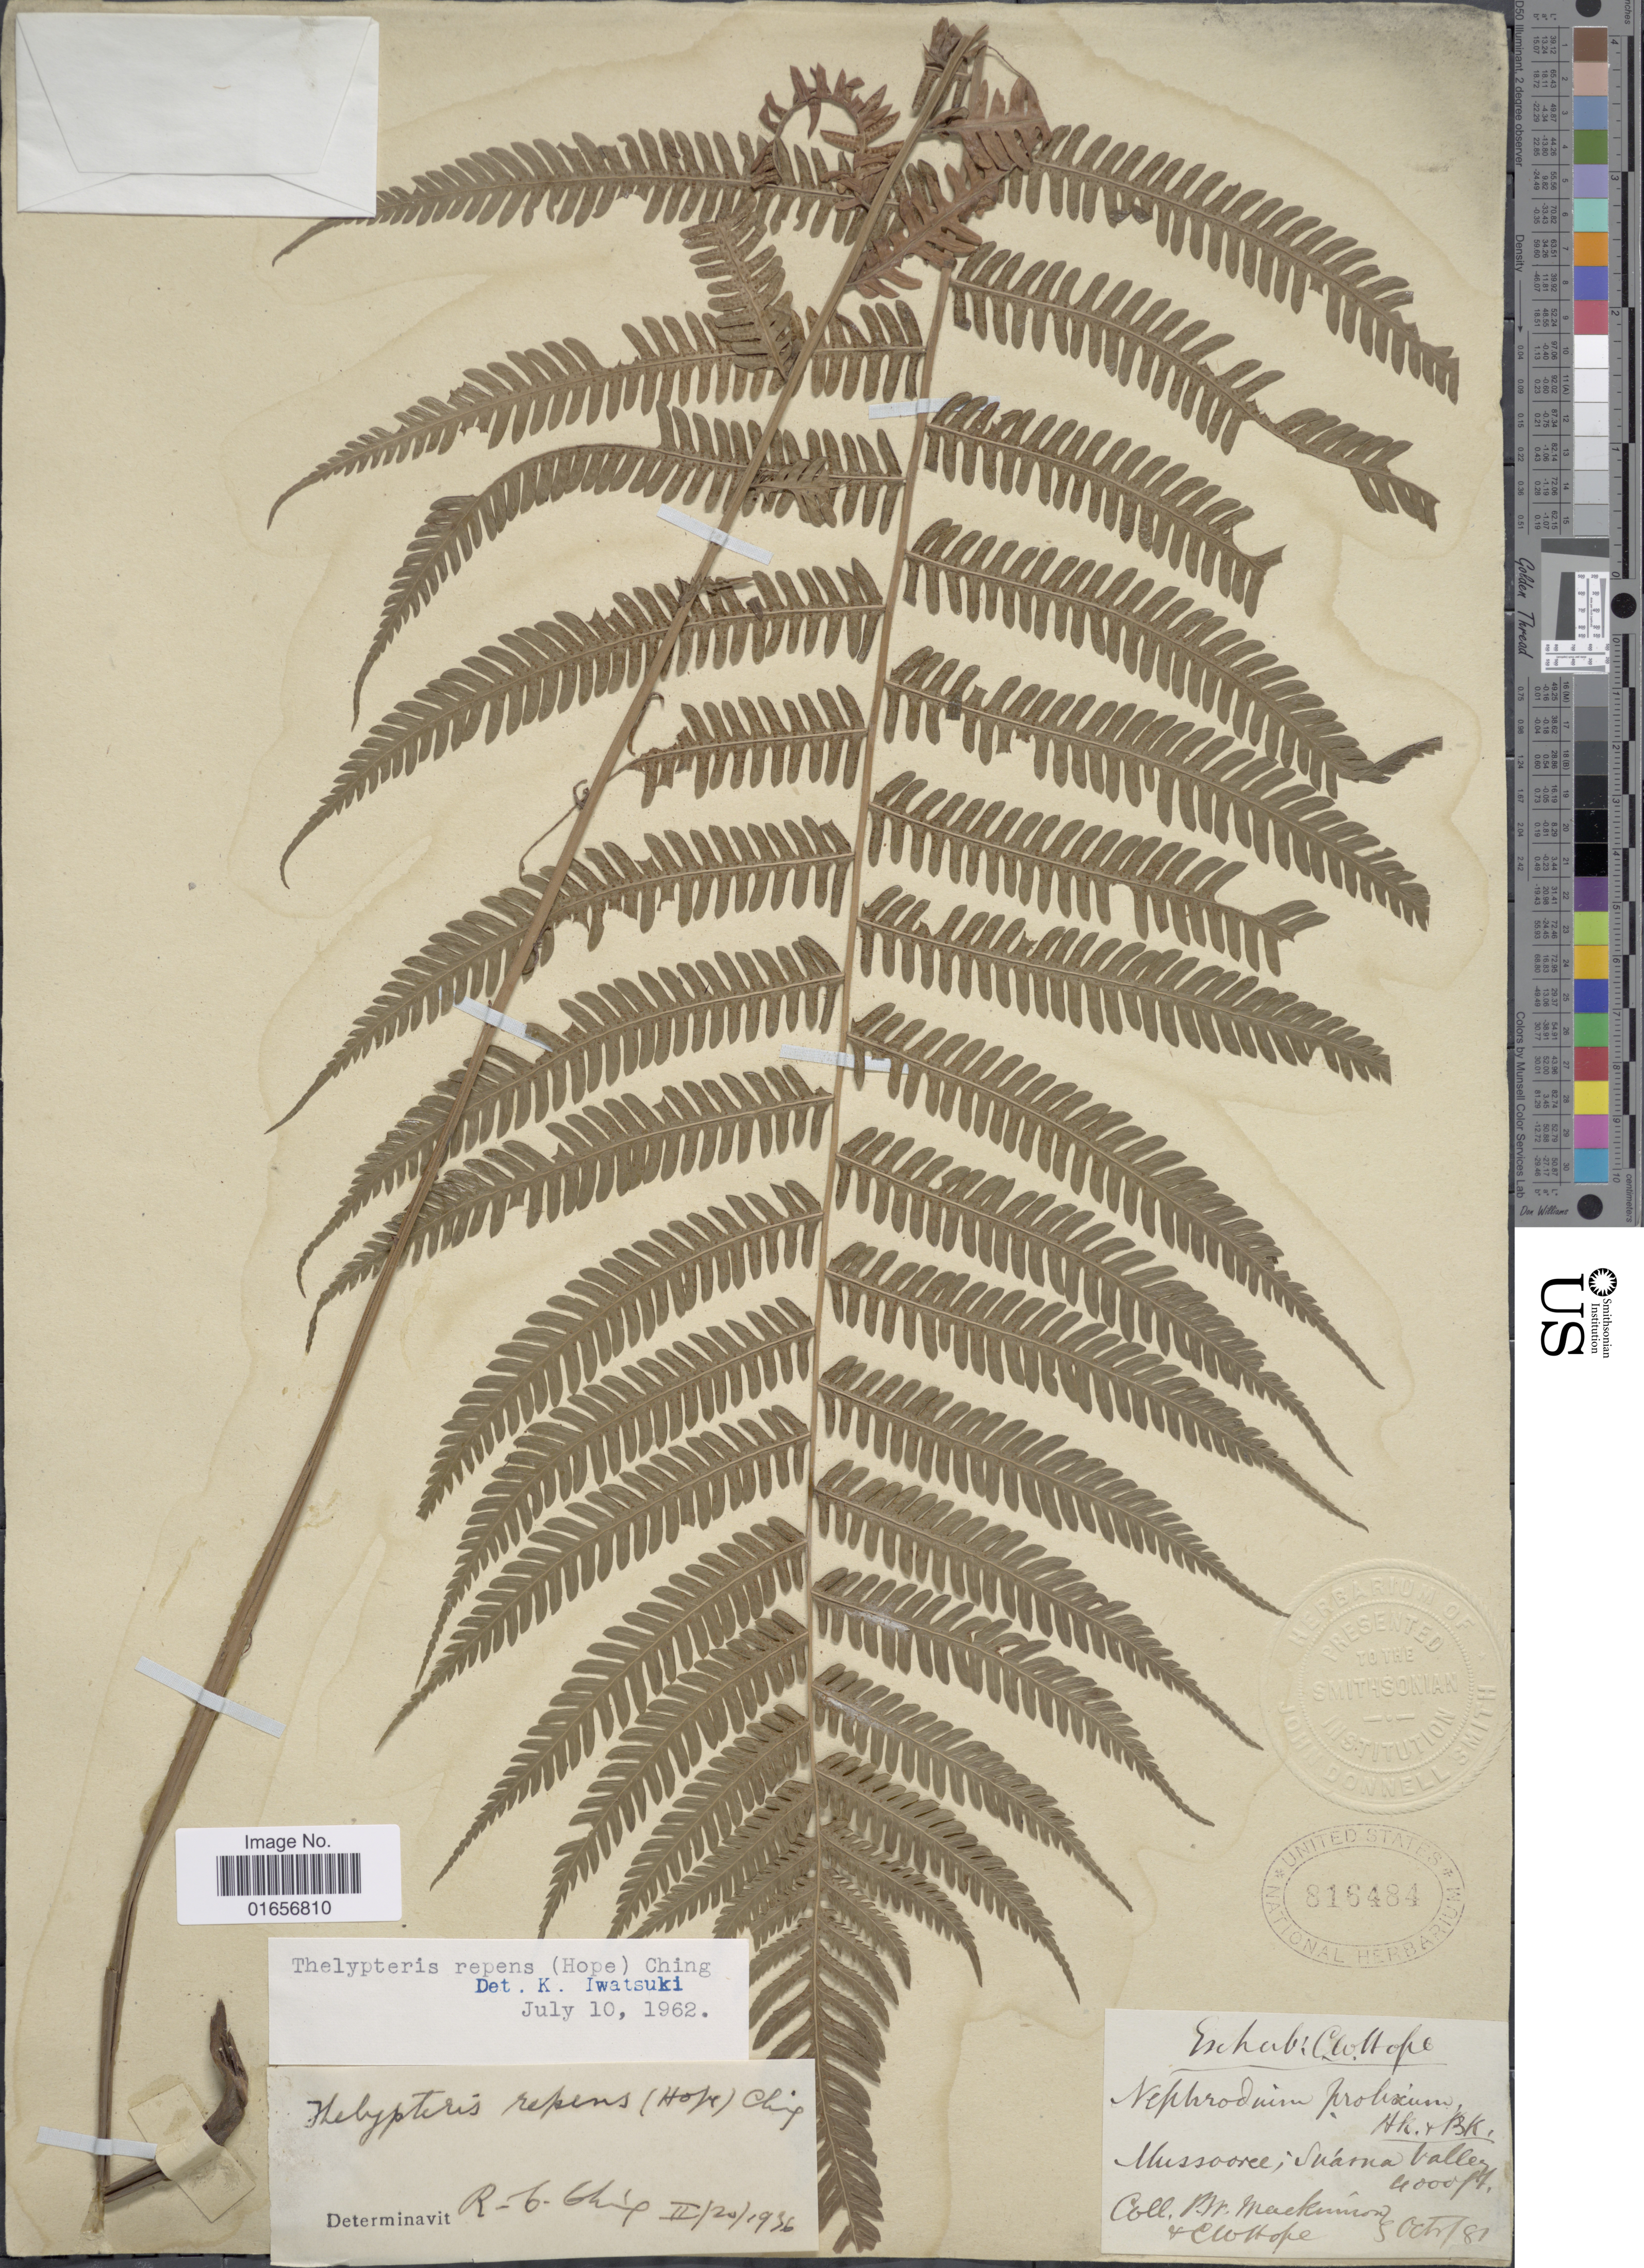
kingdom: Plantae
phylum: Tracheophyta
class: Polypodiopsida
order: Polypodiales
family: Thelypteridaceae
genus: Pseudocyclosorus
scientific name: Pseudocyclosorus repens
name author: (C. Hope) Ching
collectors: -. Mackinon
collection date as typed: Transcribed d/m/y: /10/81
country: India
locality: Mussoorie, Suáma Valley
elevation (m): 1219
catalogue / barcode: US 816484